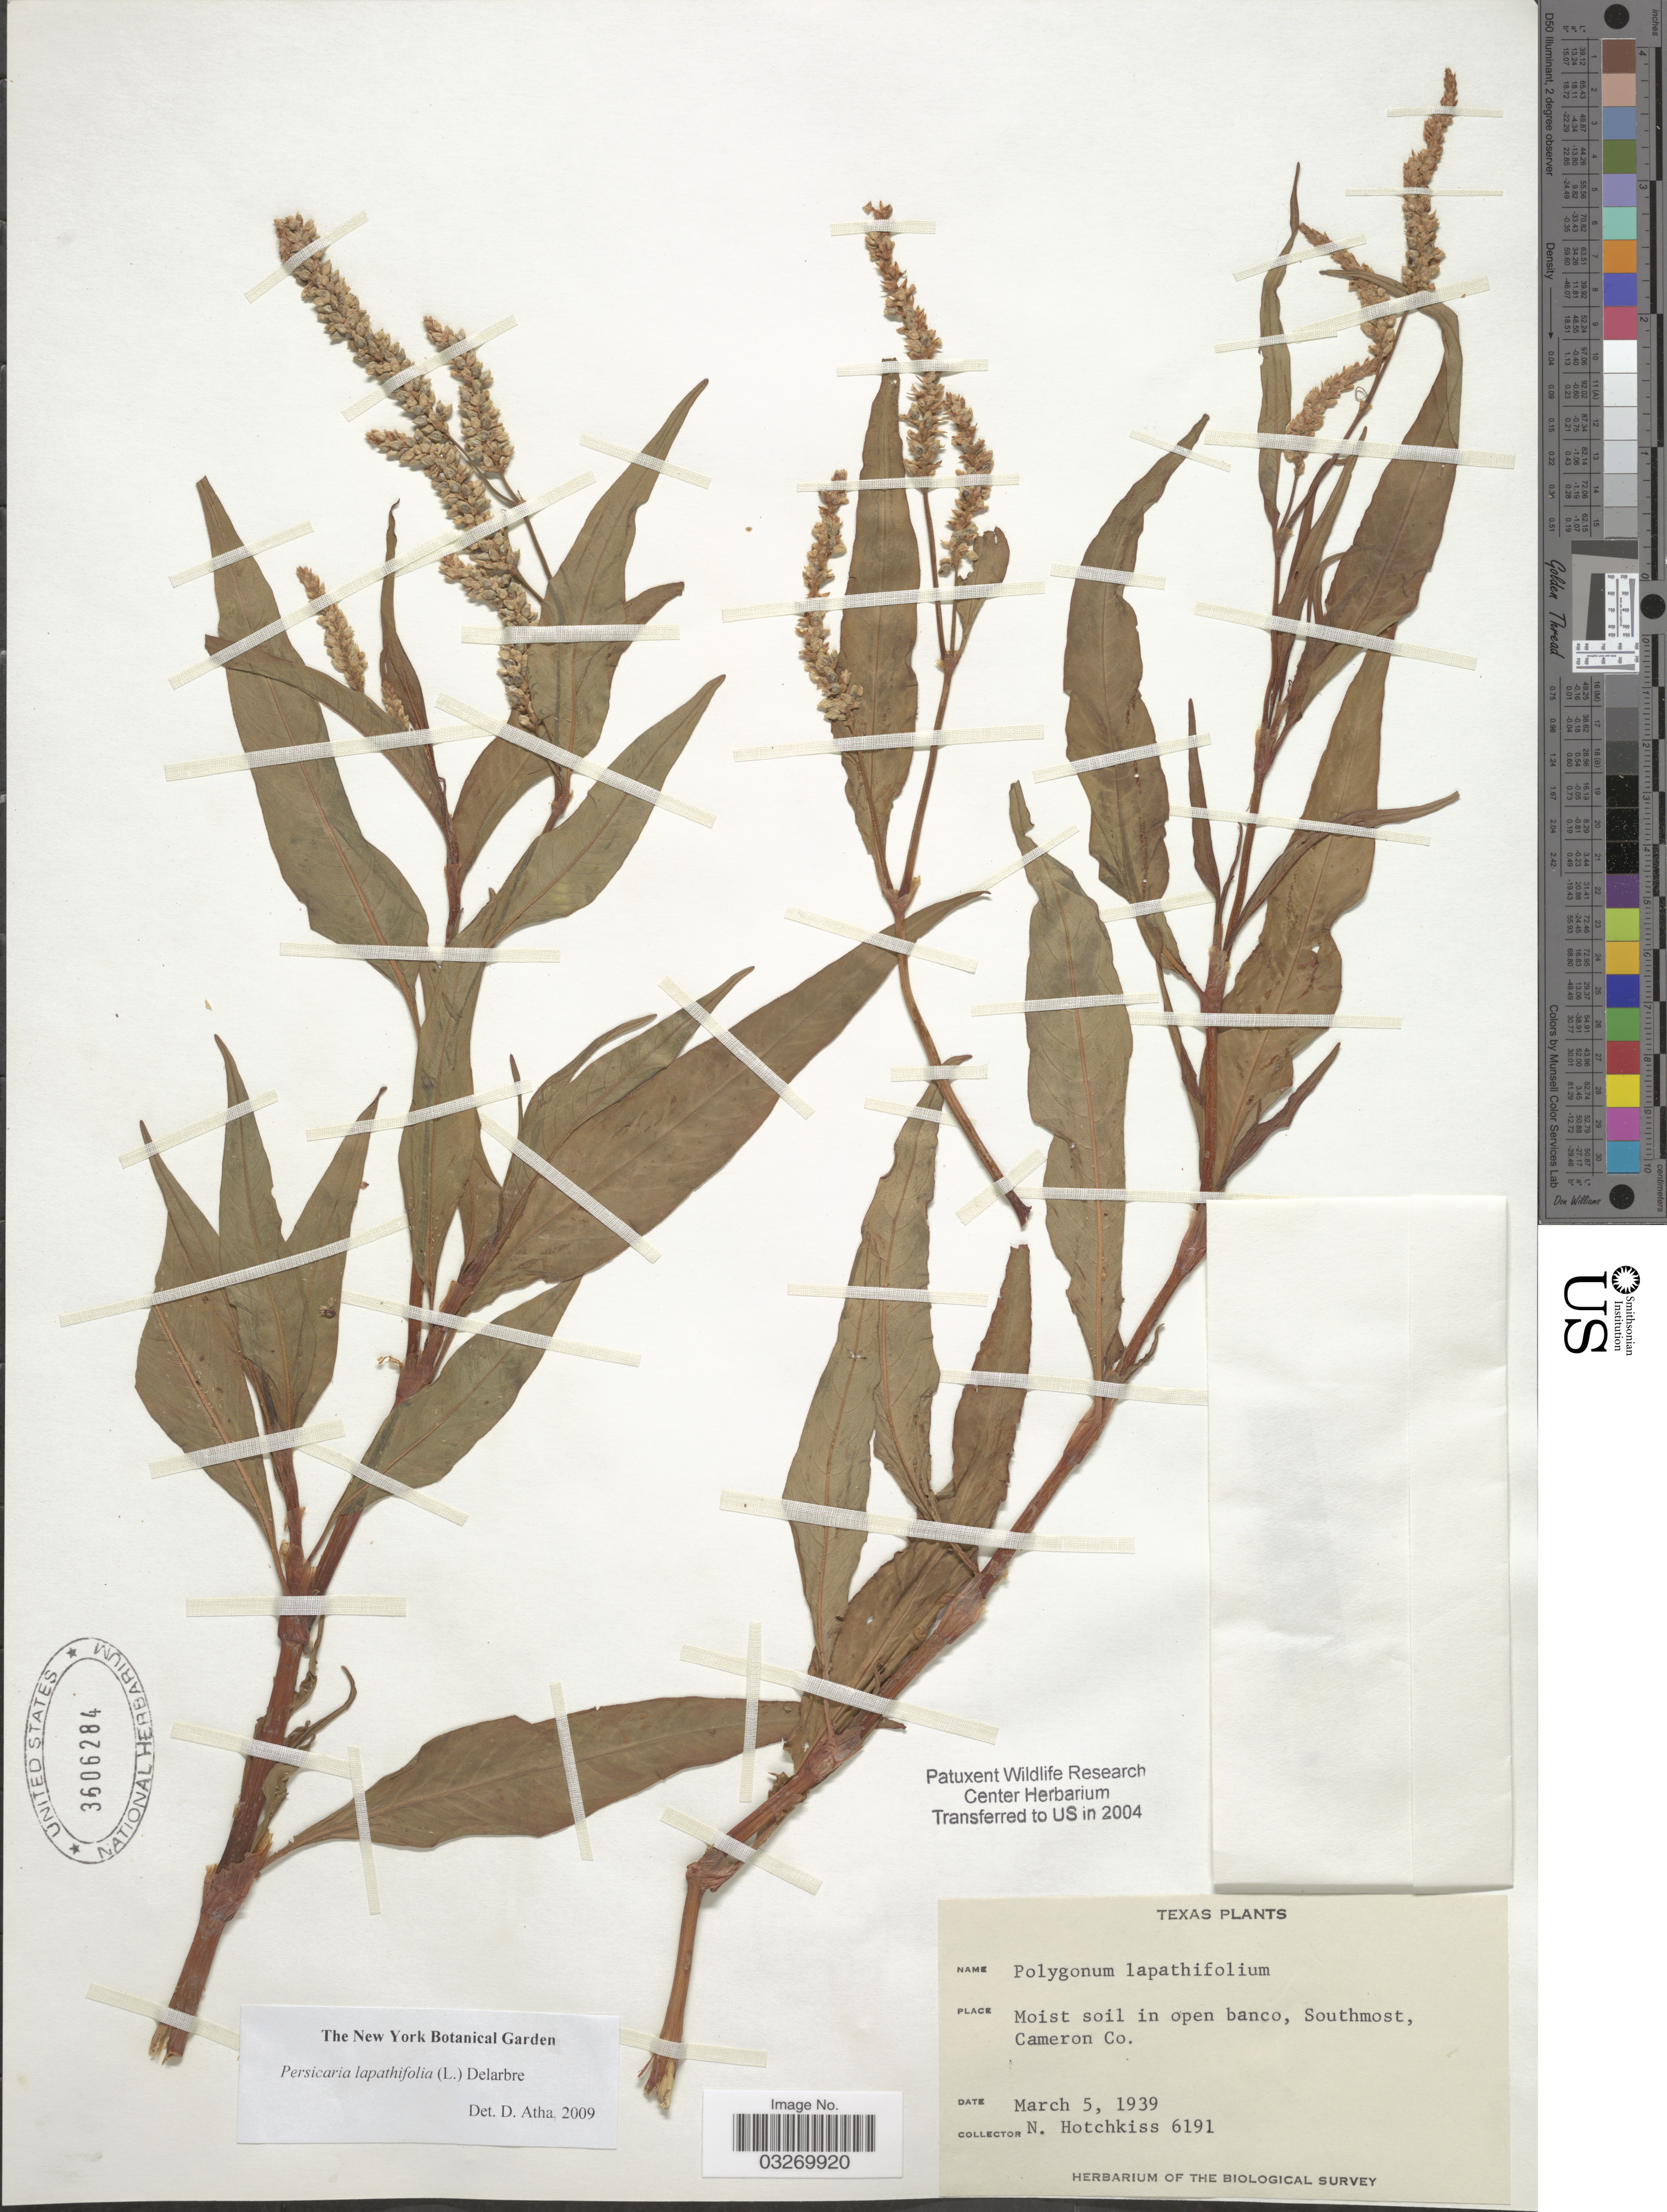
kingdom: Plantae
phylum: Tracheophyta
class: Magnoliopsida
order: Caryophyllales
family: Polygonaceae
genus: Persicaria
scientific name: Persicaria lapathifolia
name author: (L.) Delarbre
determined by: Atha, D. E.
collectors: N. Hotchkiss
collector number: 6191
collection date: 1939-03-05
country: United States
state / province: Texas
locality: Moist soil in open banco, Southmost, Cameron Co.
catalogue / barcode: US 3606284